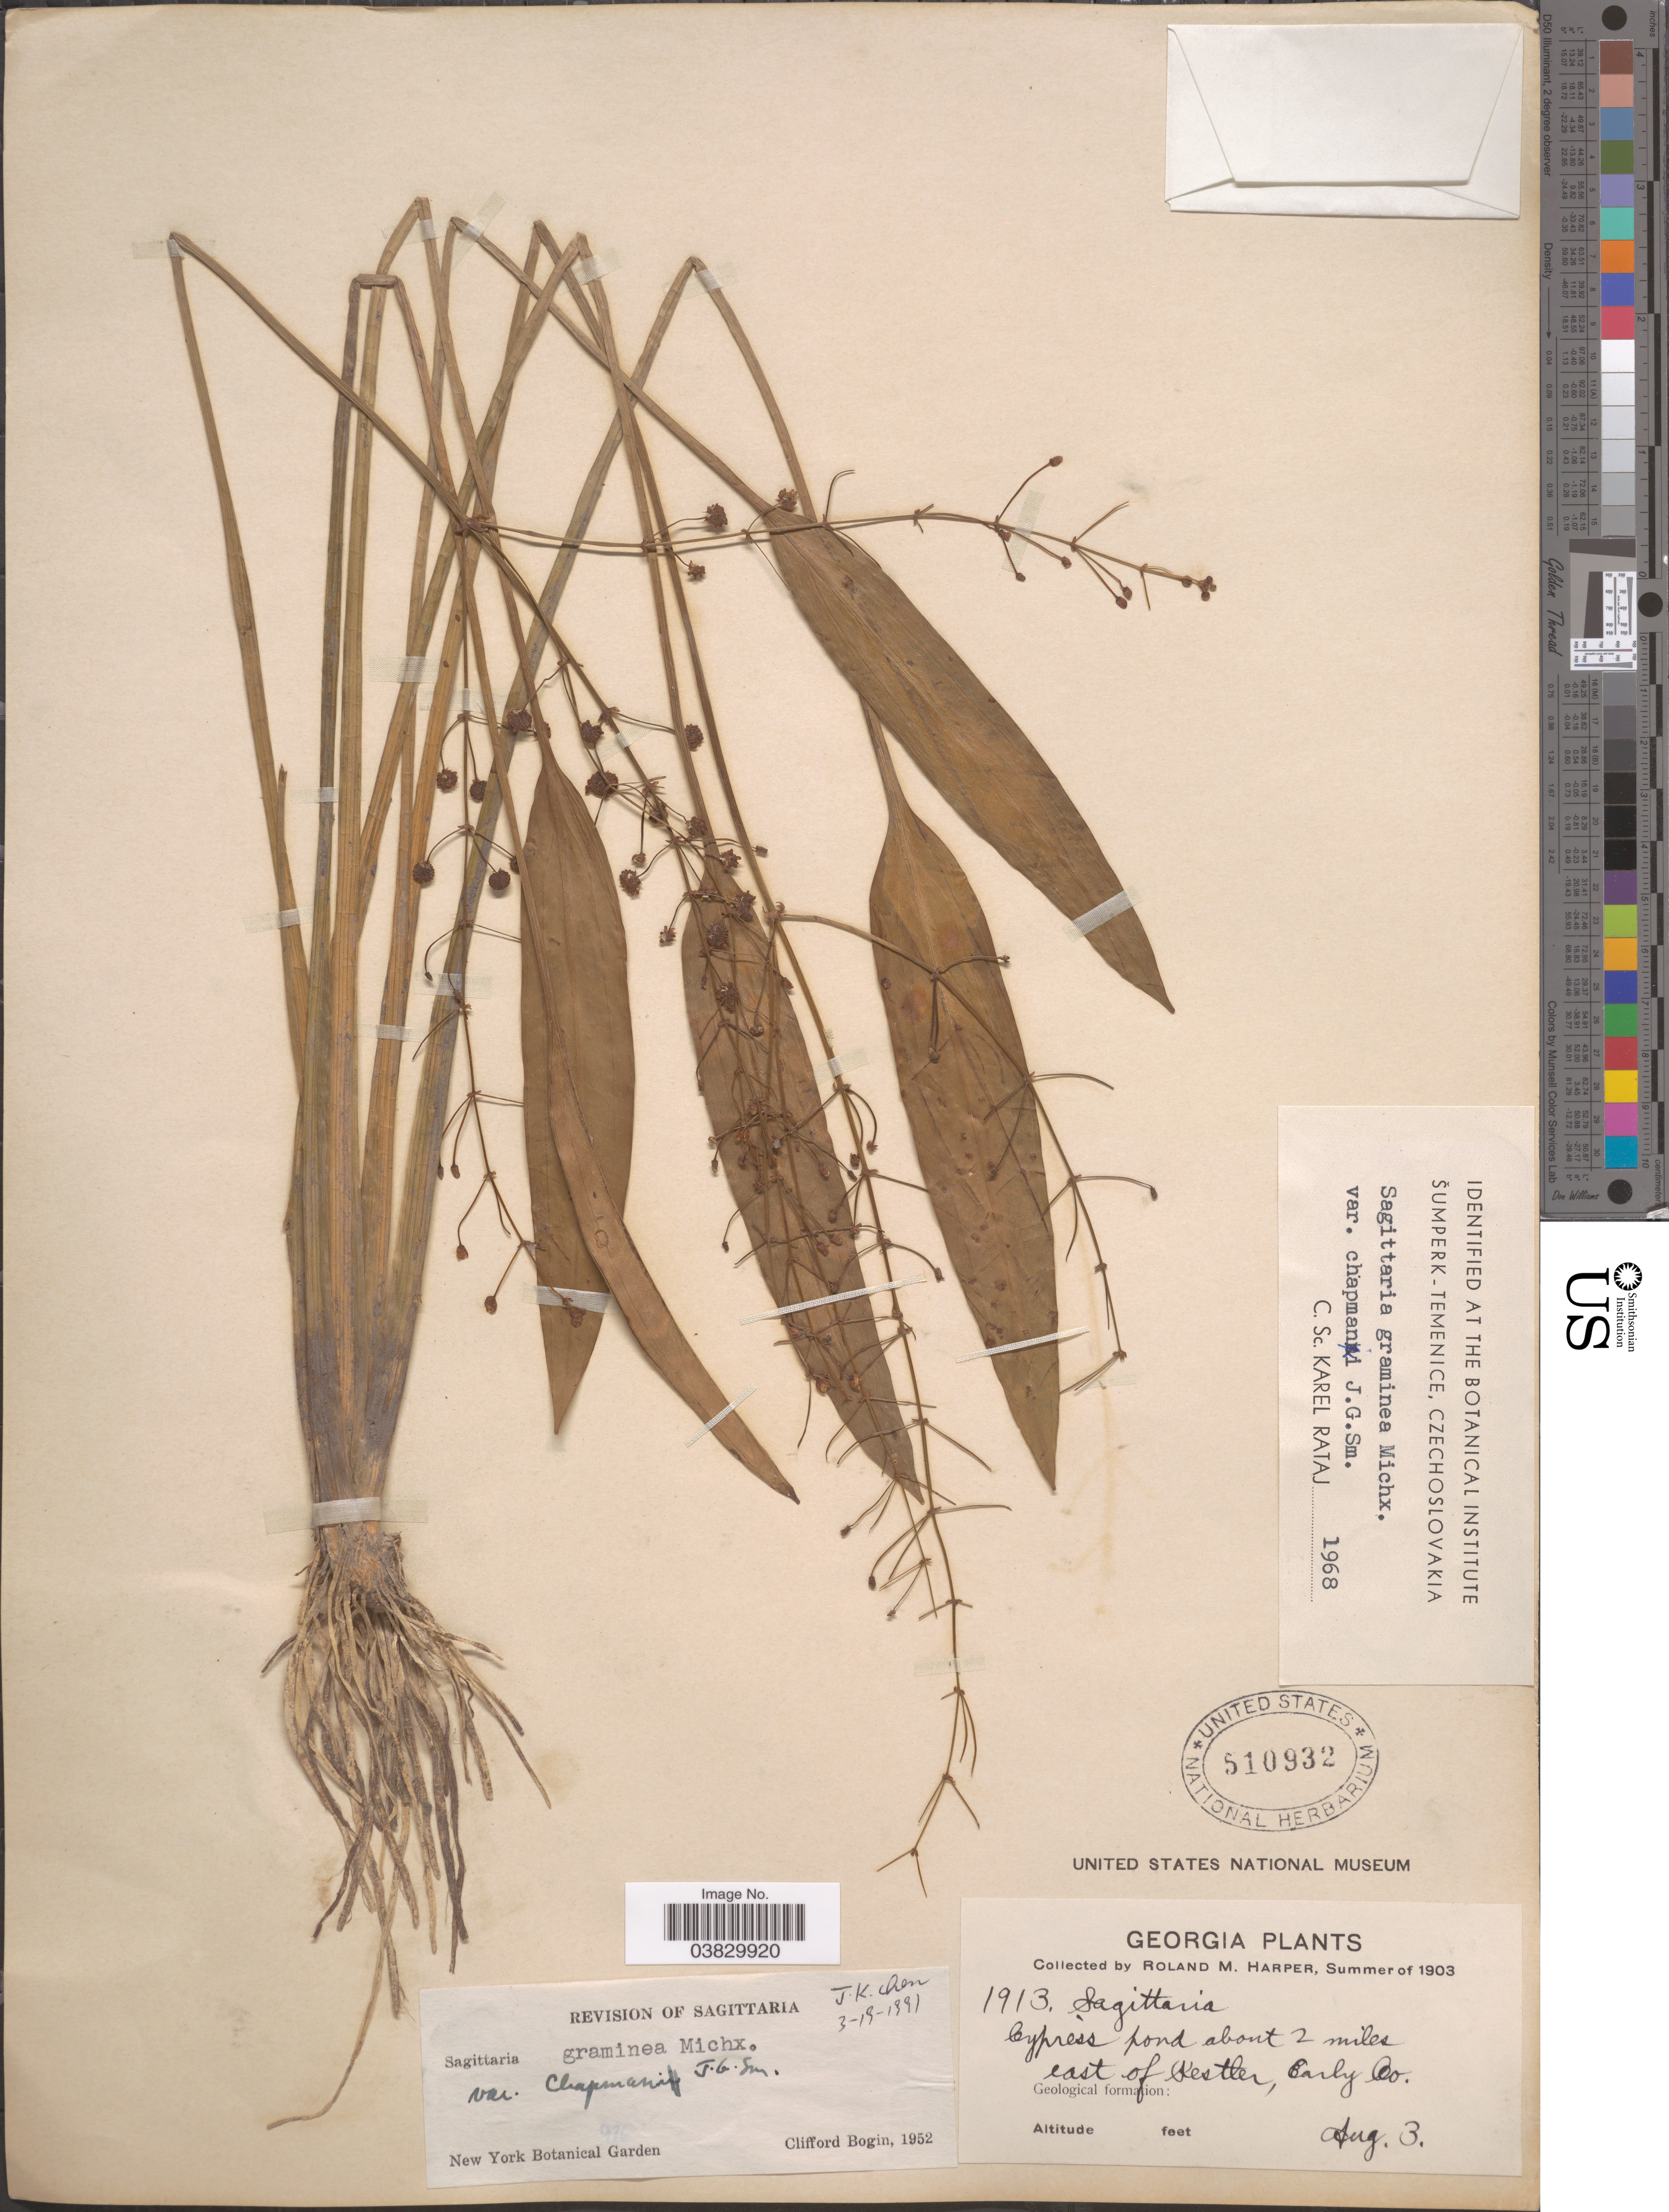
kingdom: Plantae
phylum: Tracheophyta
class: Liliopsida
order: Alismatales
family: Alismataceae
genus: Sagittaria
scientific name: Sagittaria graminea var. chapmanii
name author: J.G. Sm.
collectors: R. Harper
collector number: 1913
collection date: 1903-08-03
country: United States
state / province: Georgia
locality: Cypress pond about 2 miles east of Restler, Early Co.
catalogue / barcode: US 510932